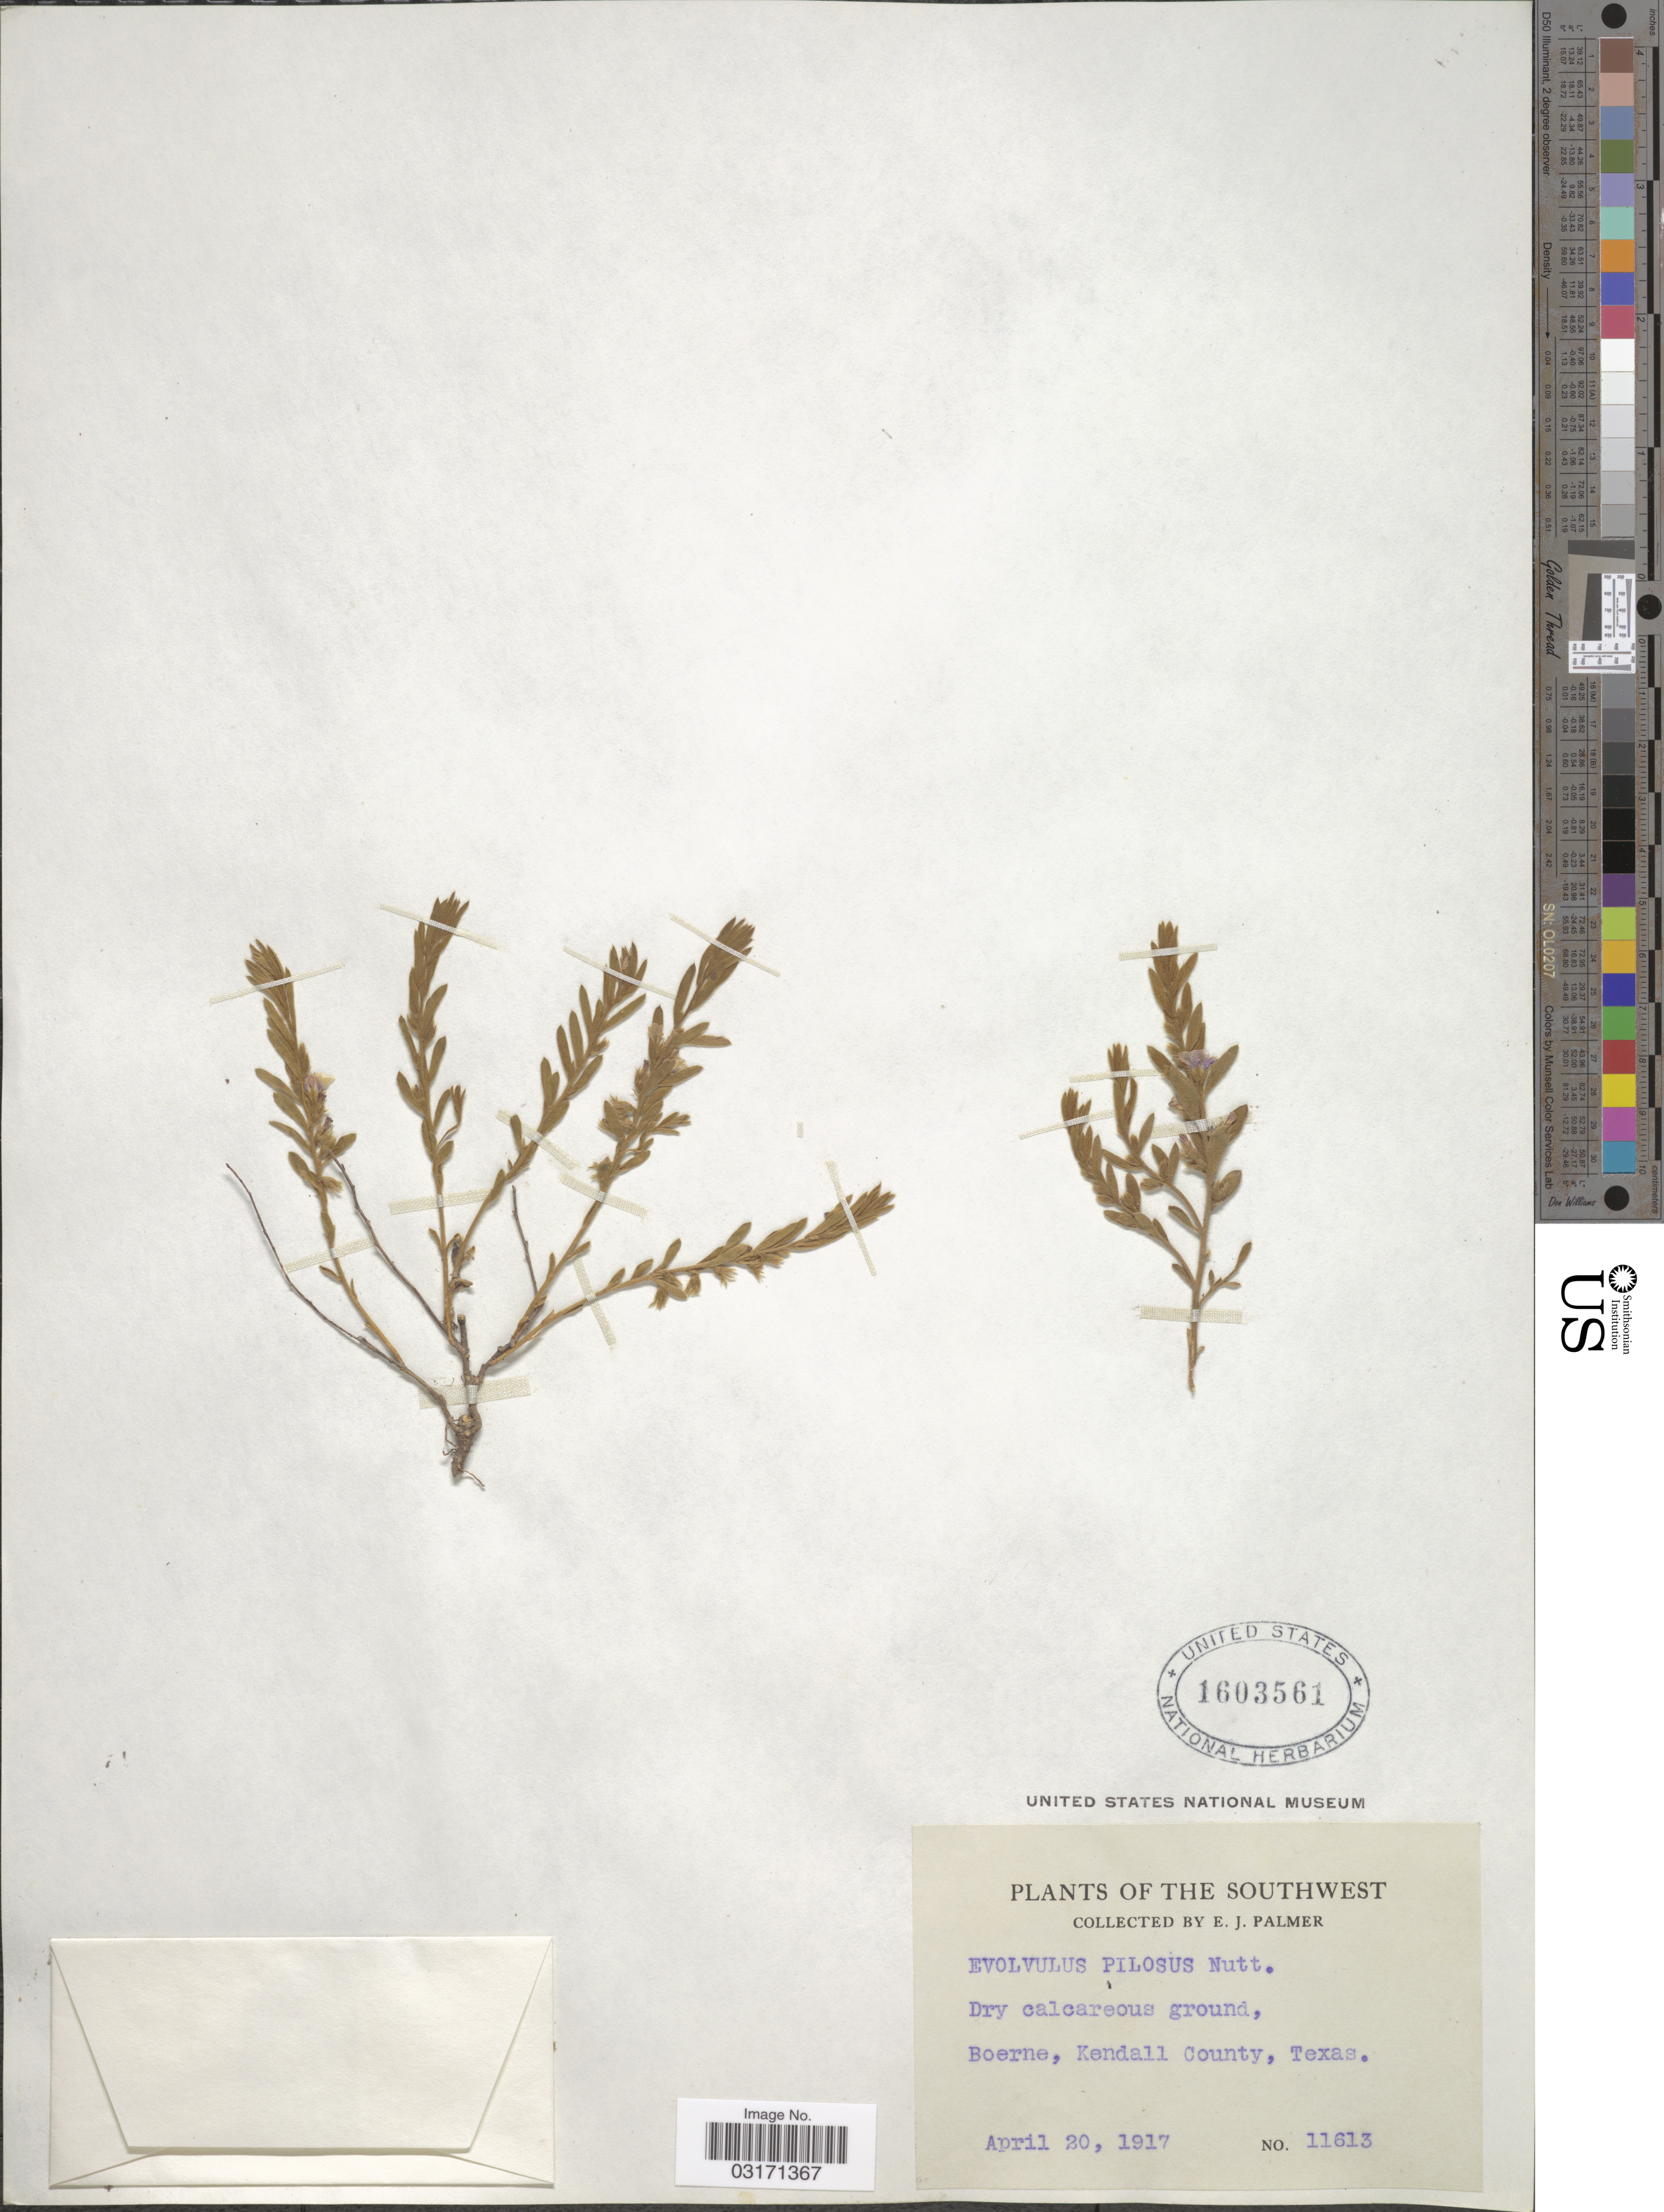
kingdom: Plantae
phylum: Tracheophyta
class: Magnoliopsida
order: Solanales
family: Convolvulaceae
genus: Evolvulus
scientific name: Evolvulus pilosus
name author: Roxb.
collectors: E. J. Palmer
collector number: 11613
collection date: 1917-04-20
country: United States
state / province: Texas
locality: The Southwest. Boerne, Kendall County.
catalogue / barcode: US 1603561